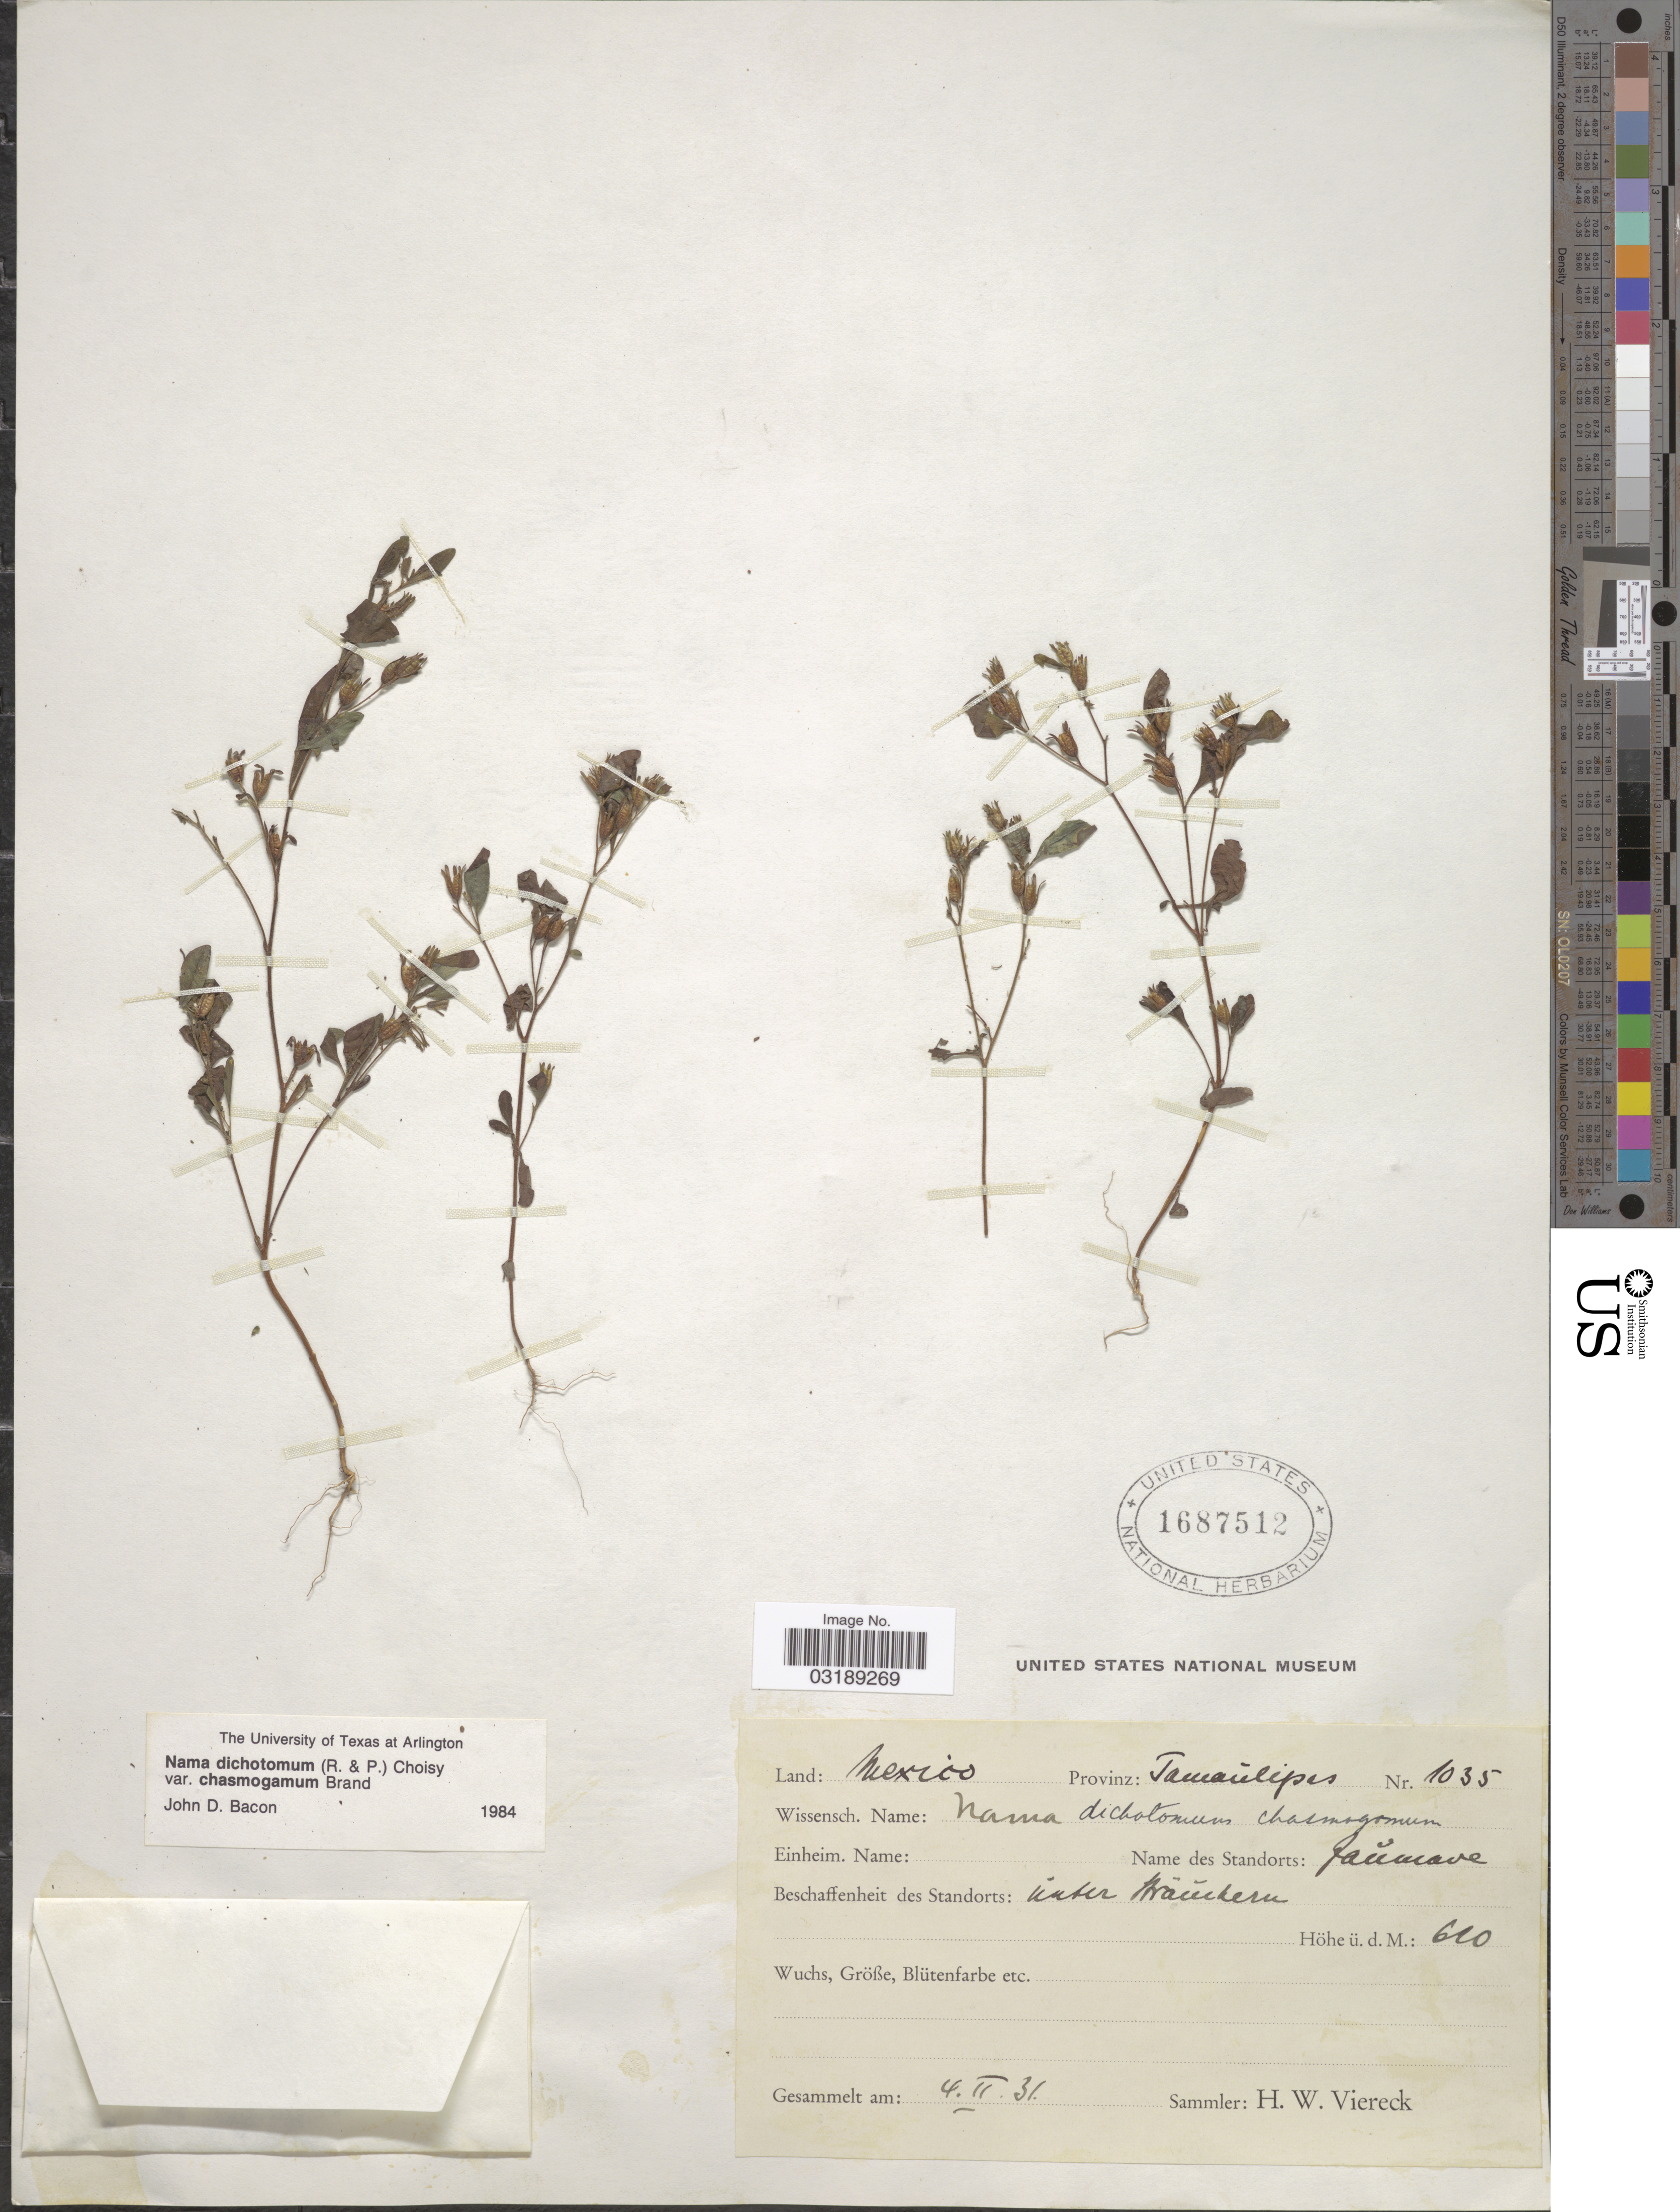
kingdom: Plantae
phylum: Tracheophyta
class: Magnoliopsida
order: Boraginales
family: Namaceae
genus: Nama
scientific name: Nama dichotoma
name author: (Ruiz & Pav.) Choisy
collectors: H. W. Viereck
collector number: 1035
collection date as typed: Transcribed d/m/y: 4/2/31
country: Mexico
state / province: Tamaulipas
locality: Mexico, Provinz: Tamaulipas.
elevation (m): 620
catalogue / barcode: US 1687512